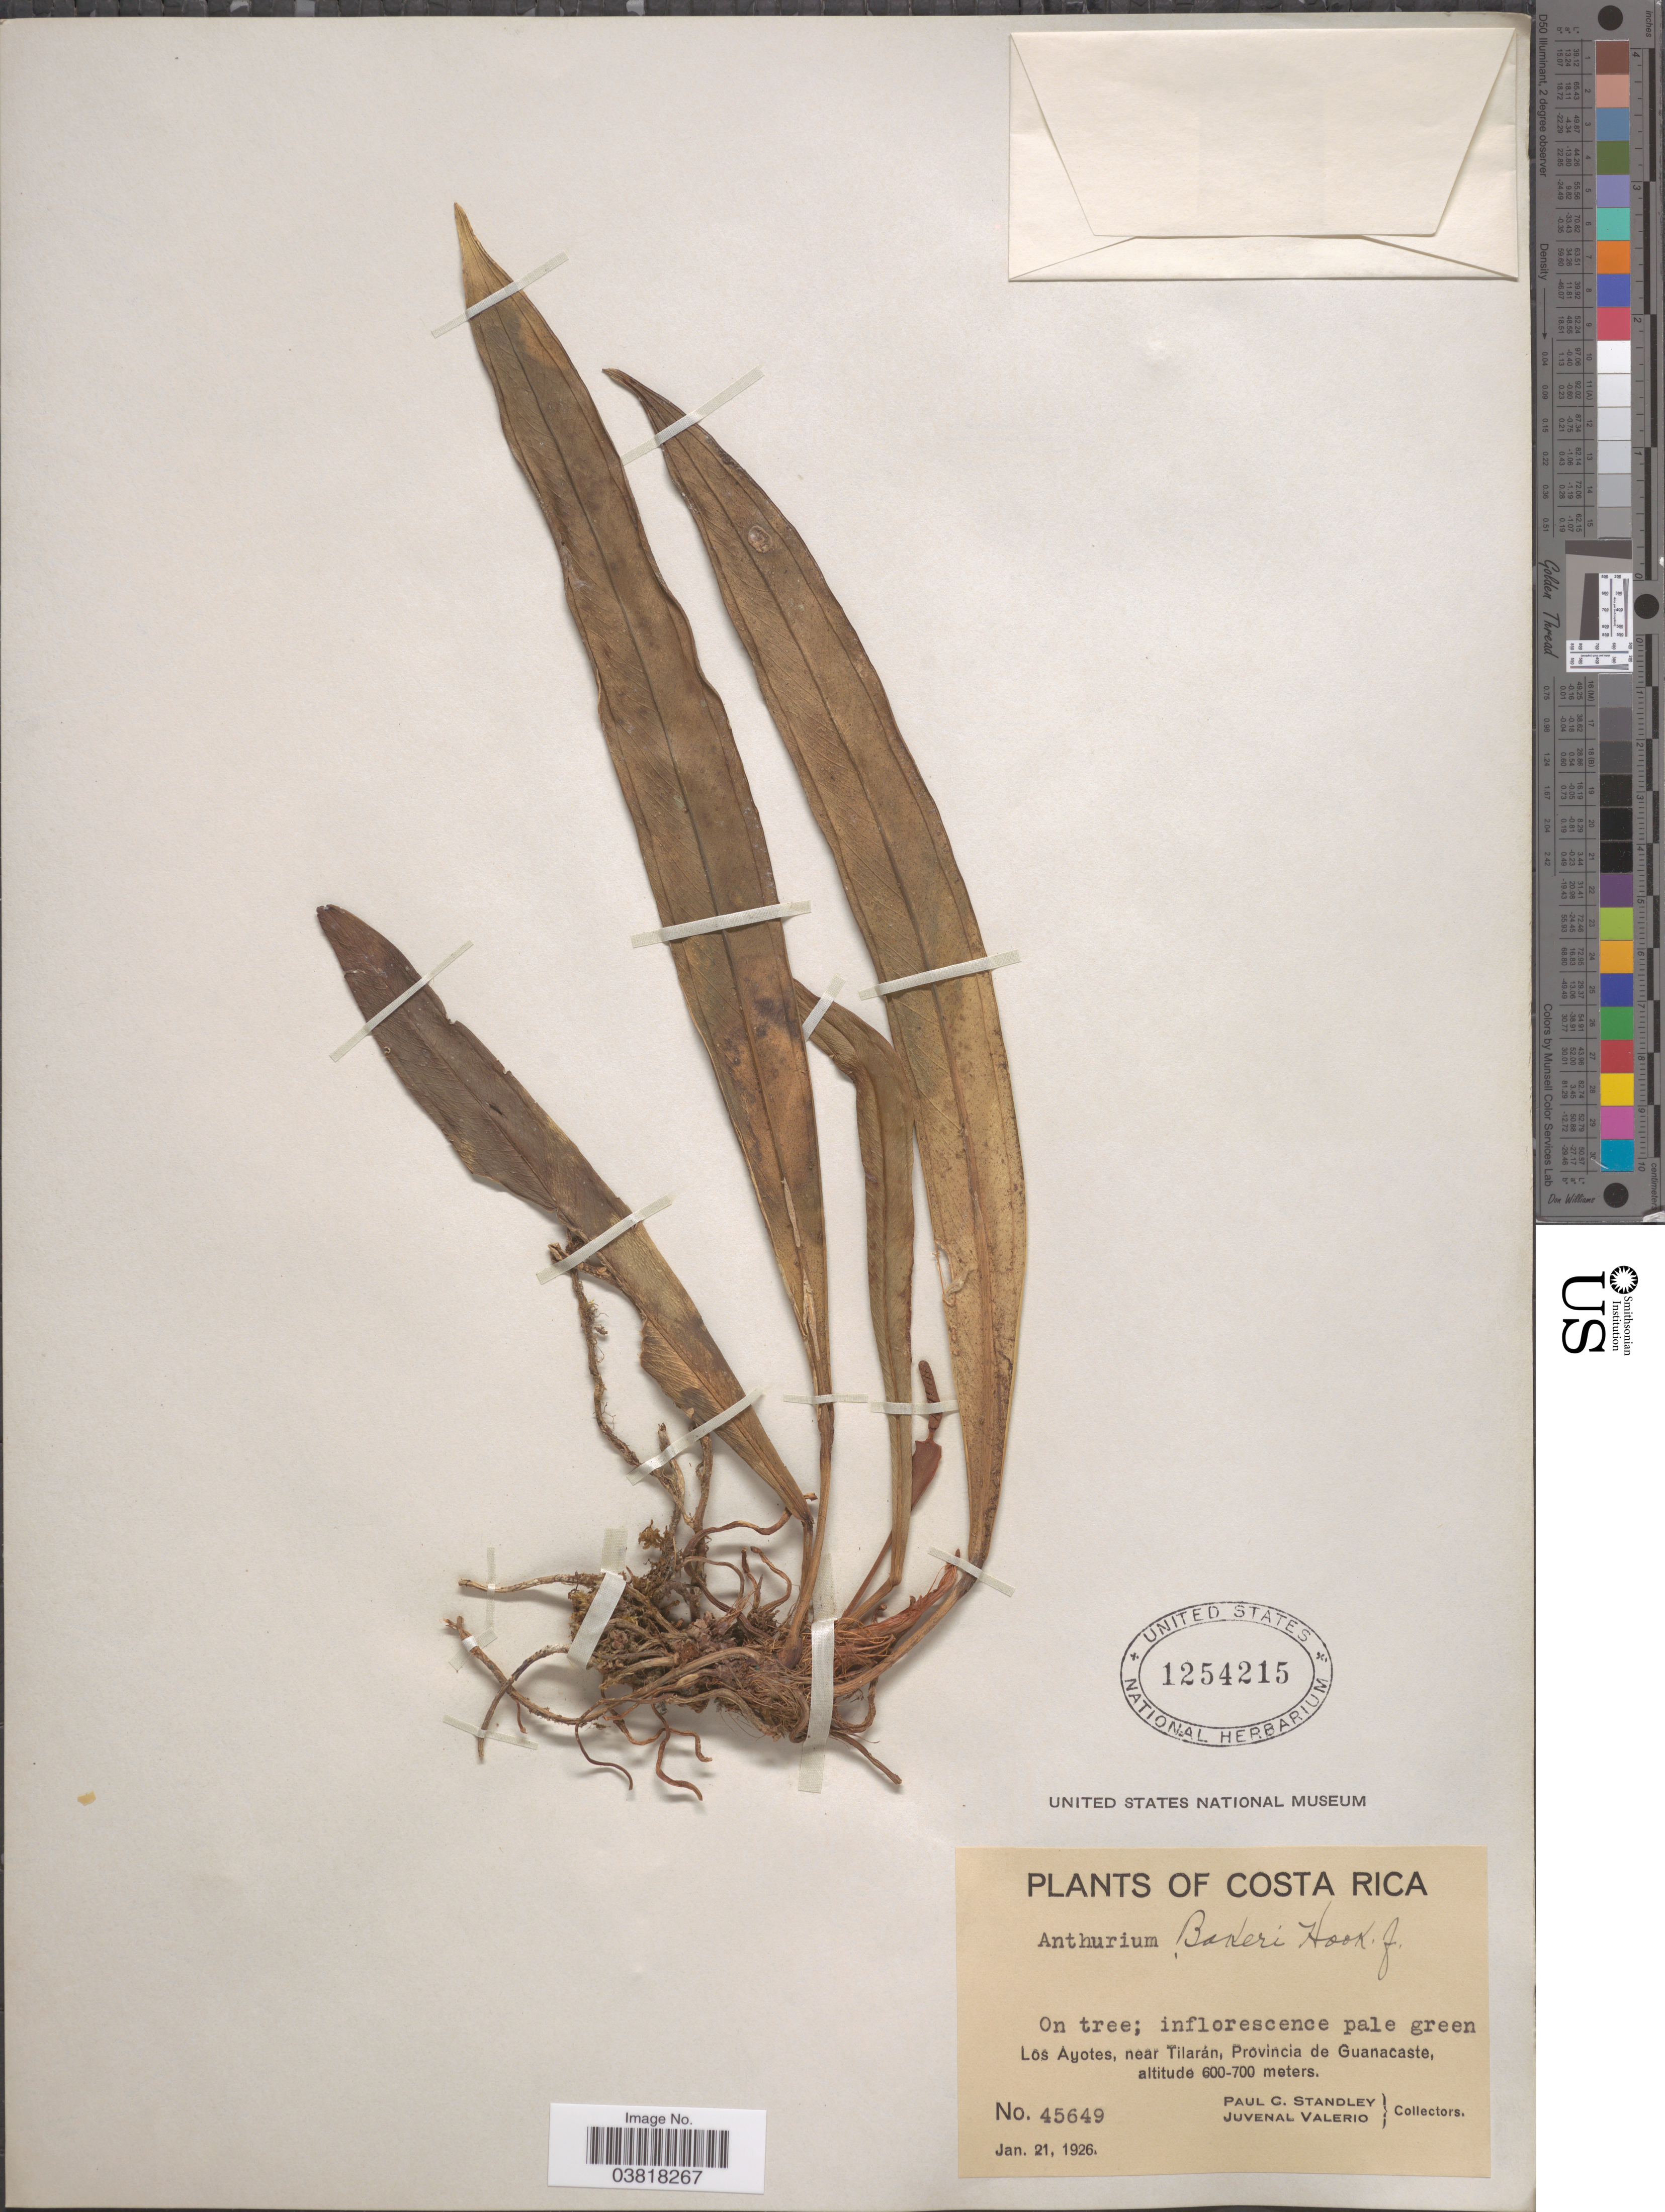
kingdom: Plantae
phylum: Tracheophyta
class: Liliopsida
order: Alismatales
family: Araceae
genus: Anthurium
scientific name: Anthurium bakeri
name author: Hook. f.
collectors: P. C. Standley & J. Valerio R.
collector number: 45649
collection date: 1926-01-21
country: Costa Rica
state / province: Guanacaste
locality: Los Ayotes, near Tilarán.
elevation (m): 600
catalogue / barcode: US 1254215